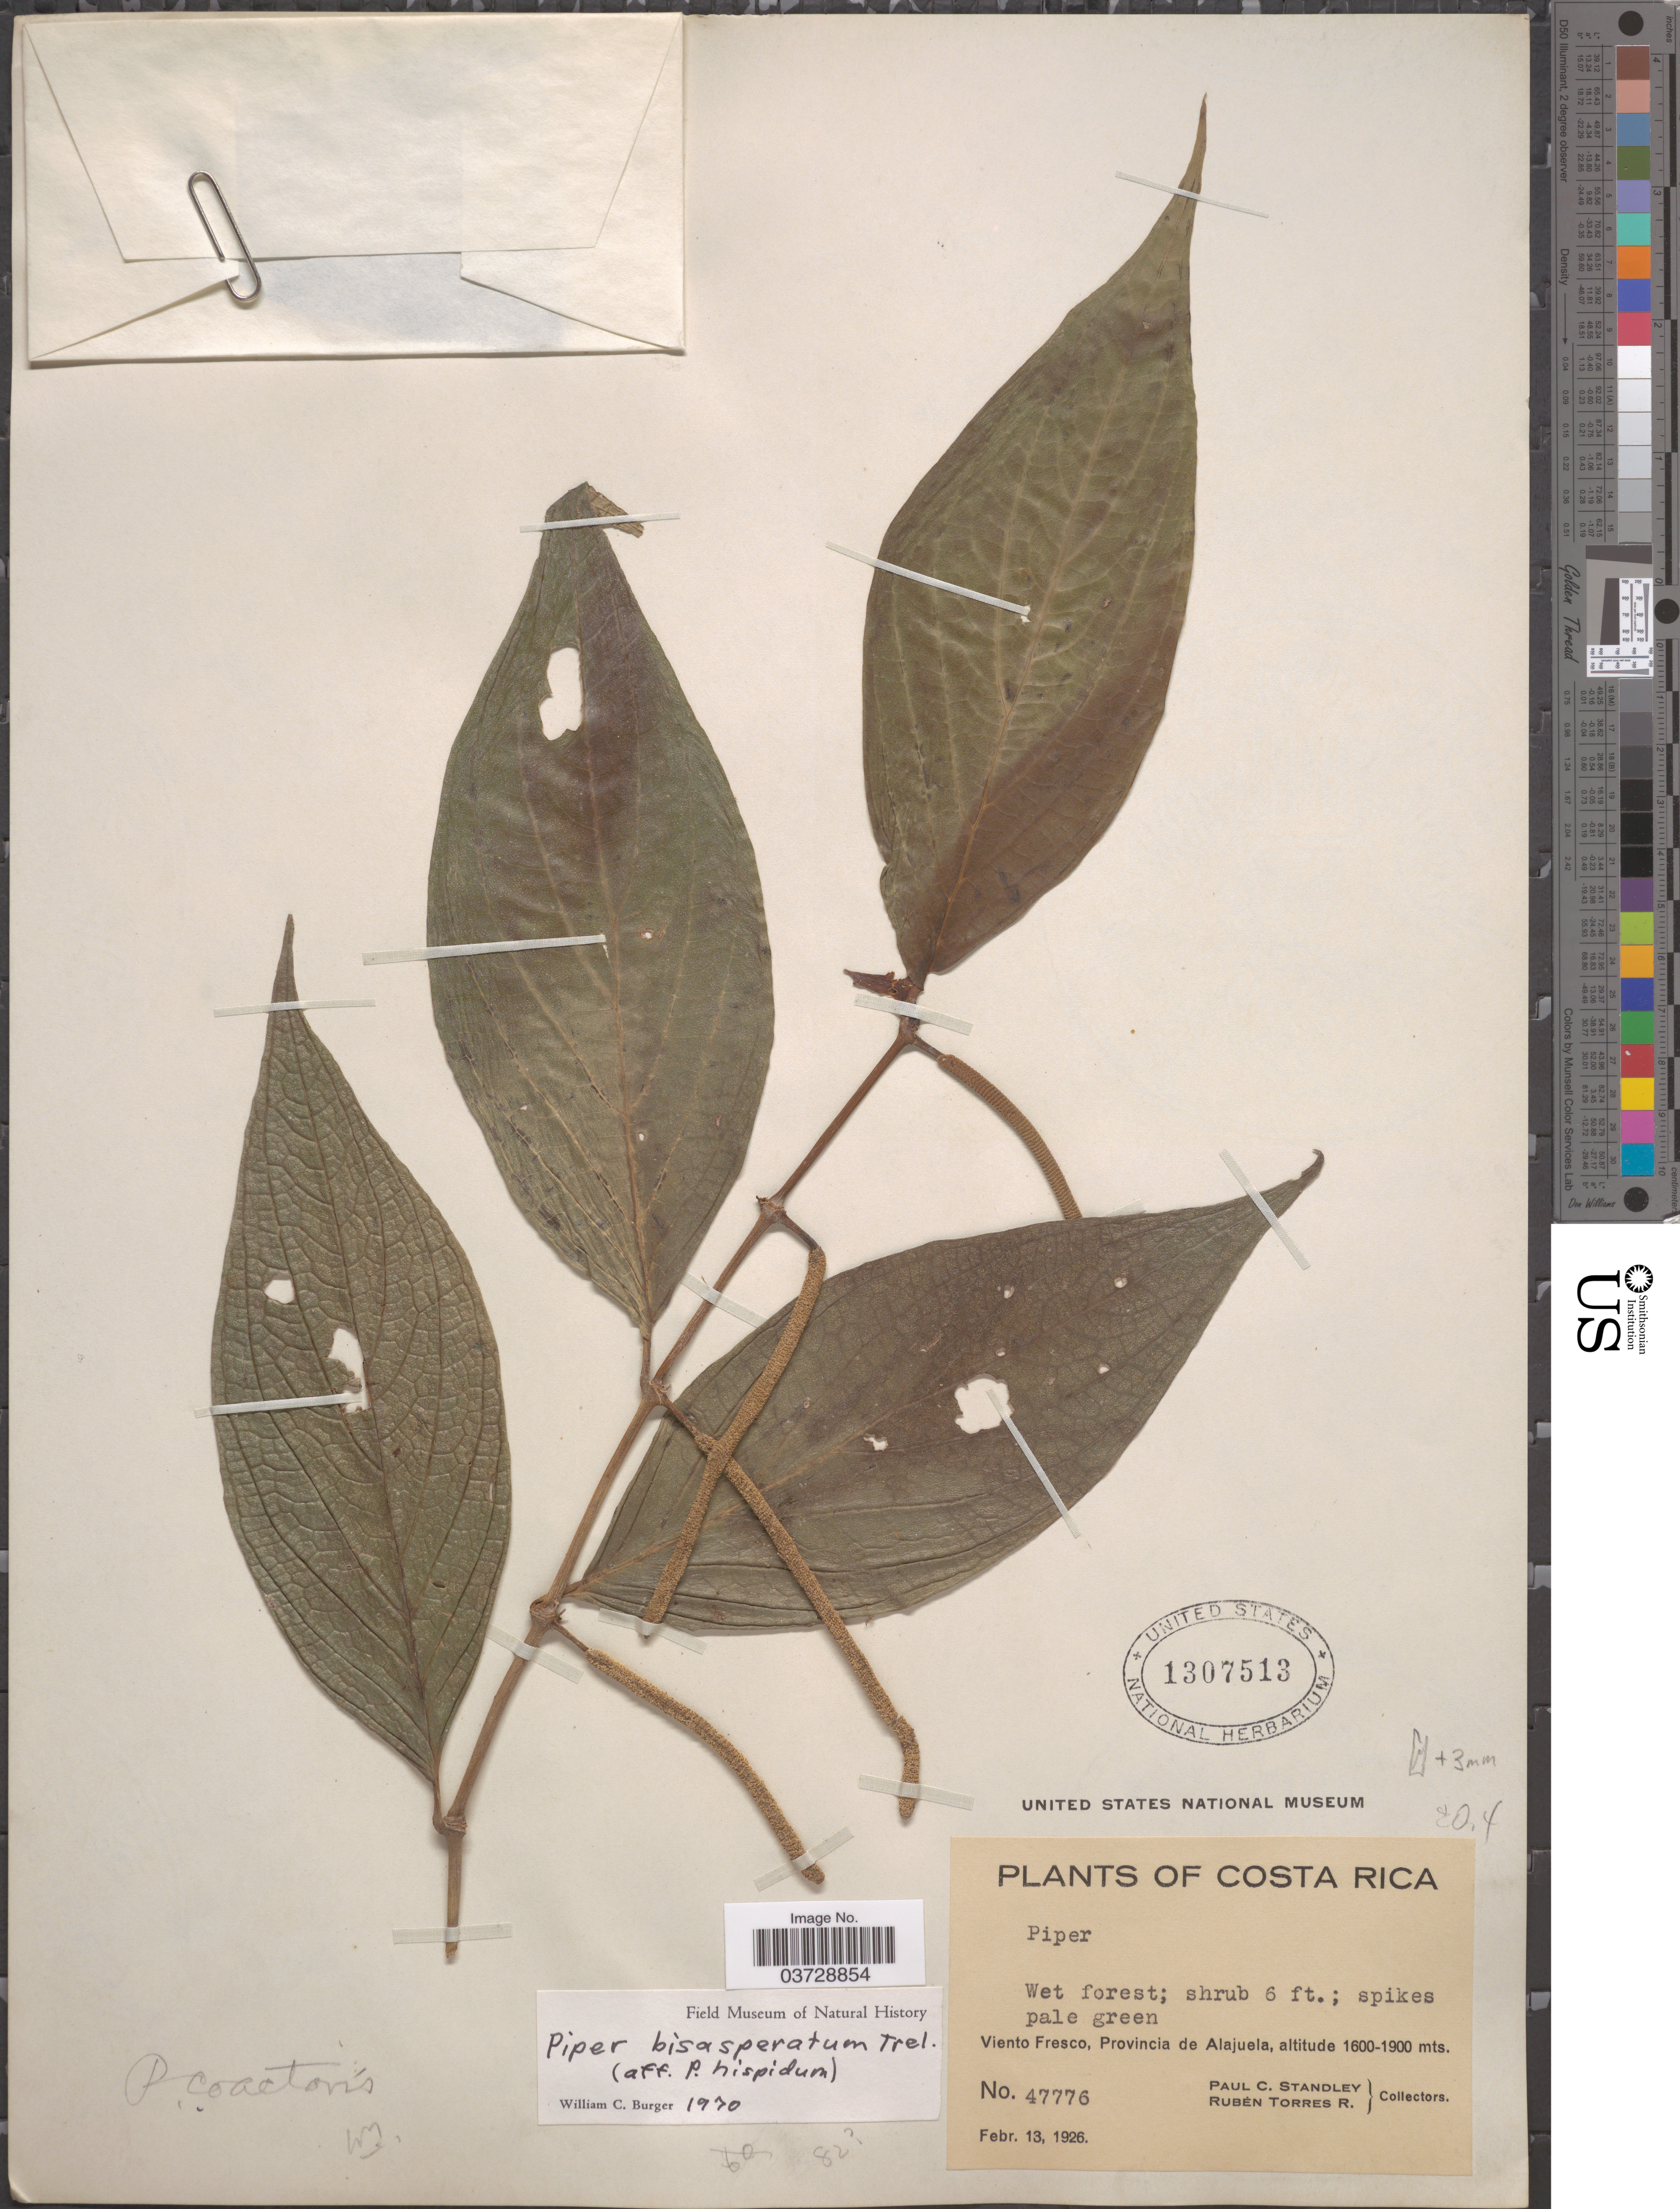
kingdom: Plantae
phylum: Tracheophyta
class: Magnoliopsida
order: Piperales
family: Piperaceae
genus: Piper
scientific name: Piper bisasperatum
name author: Trel.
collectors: P. C. Standley & R. Torres Rojas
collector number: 47776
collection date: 1926-02-13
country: Costa Rica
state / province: Alajuela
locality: Viento Fresco.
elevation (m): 1600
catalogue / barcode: US 1307513